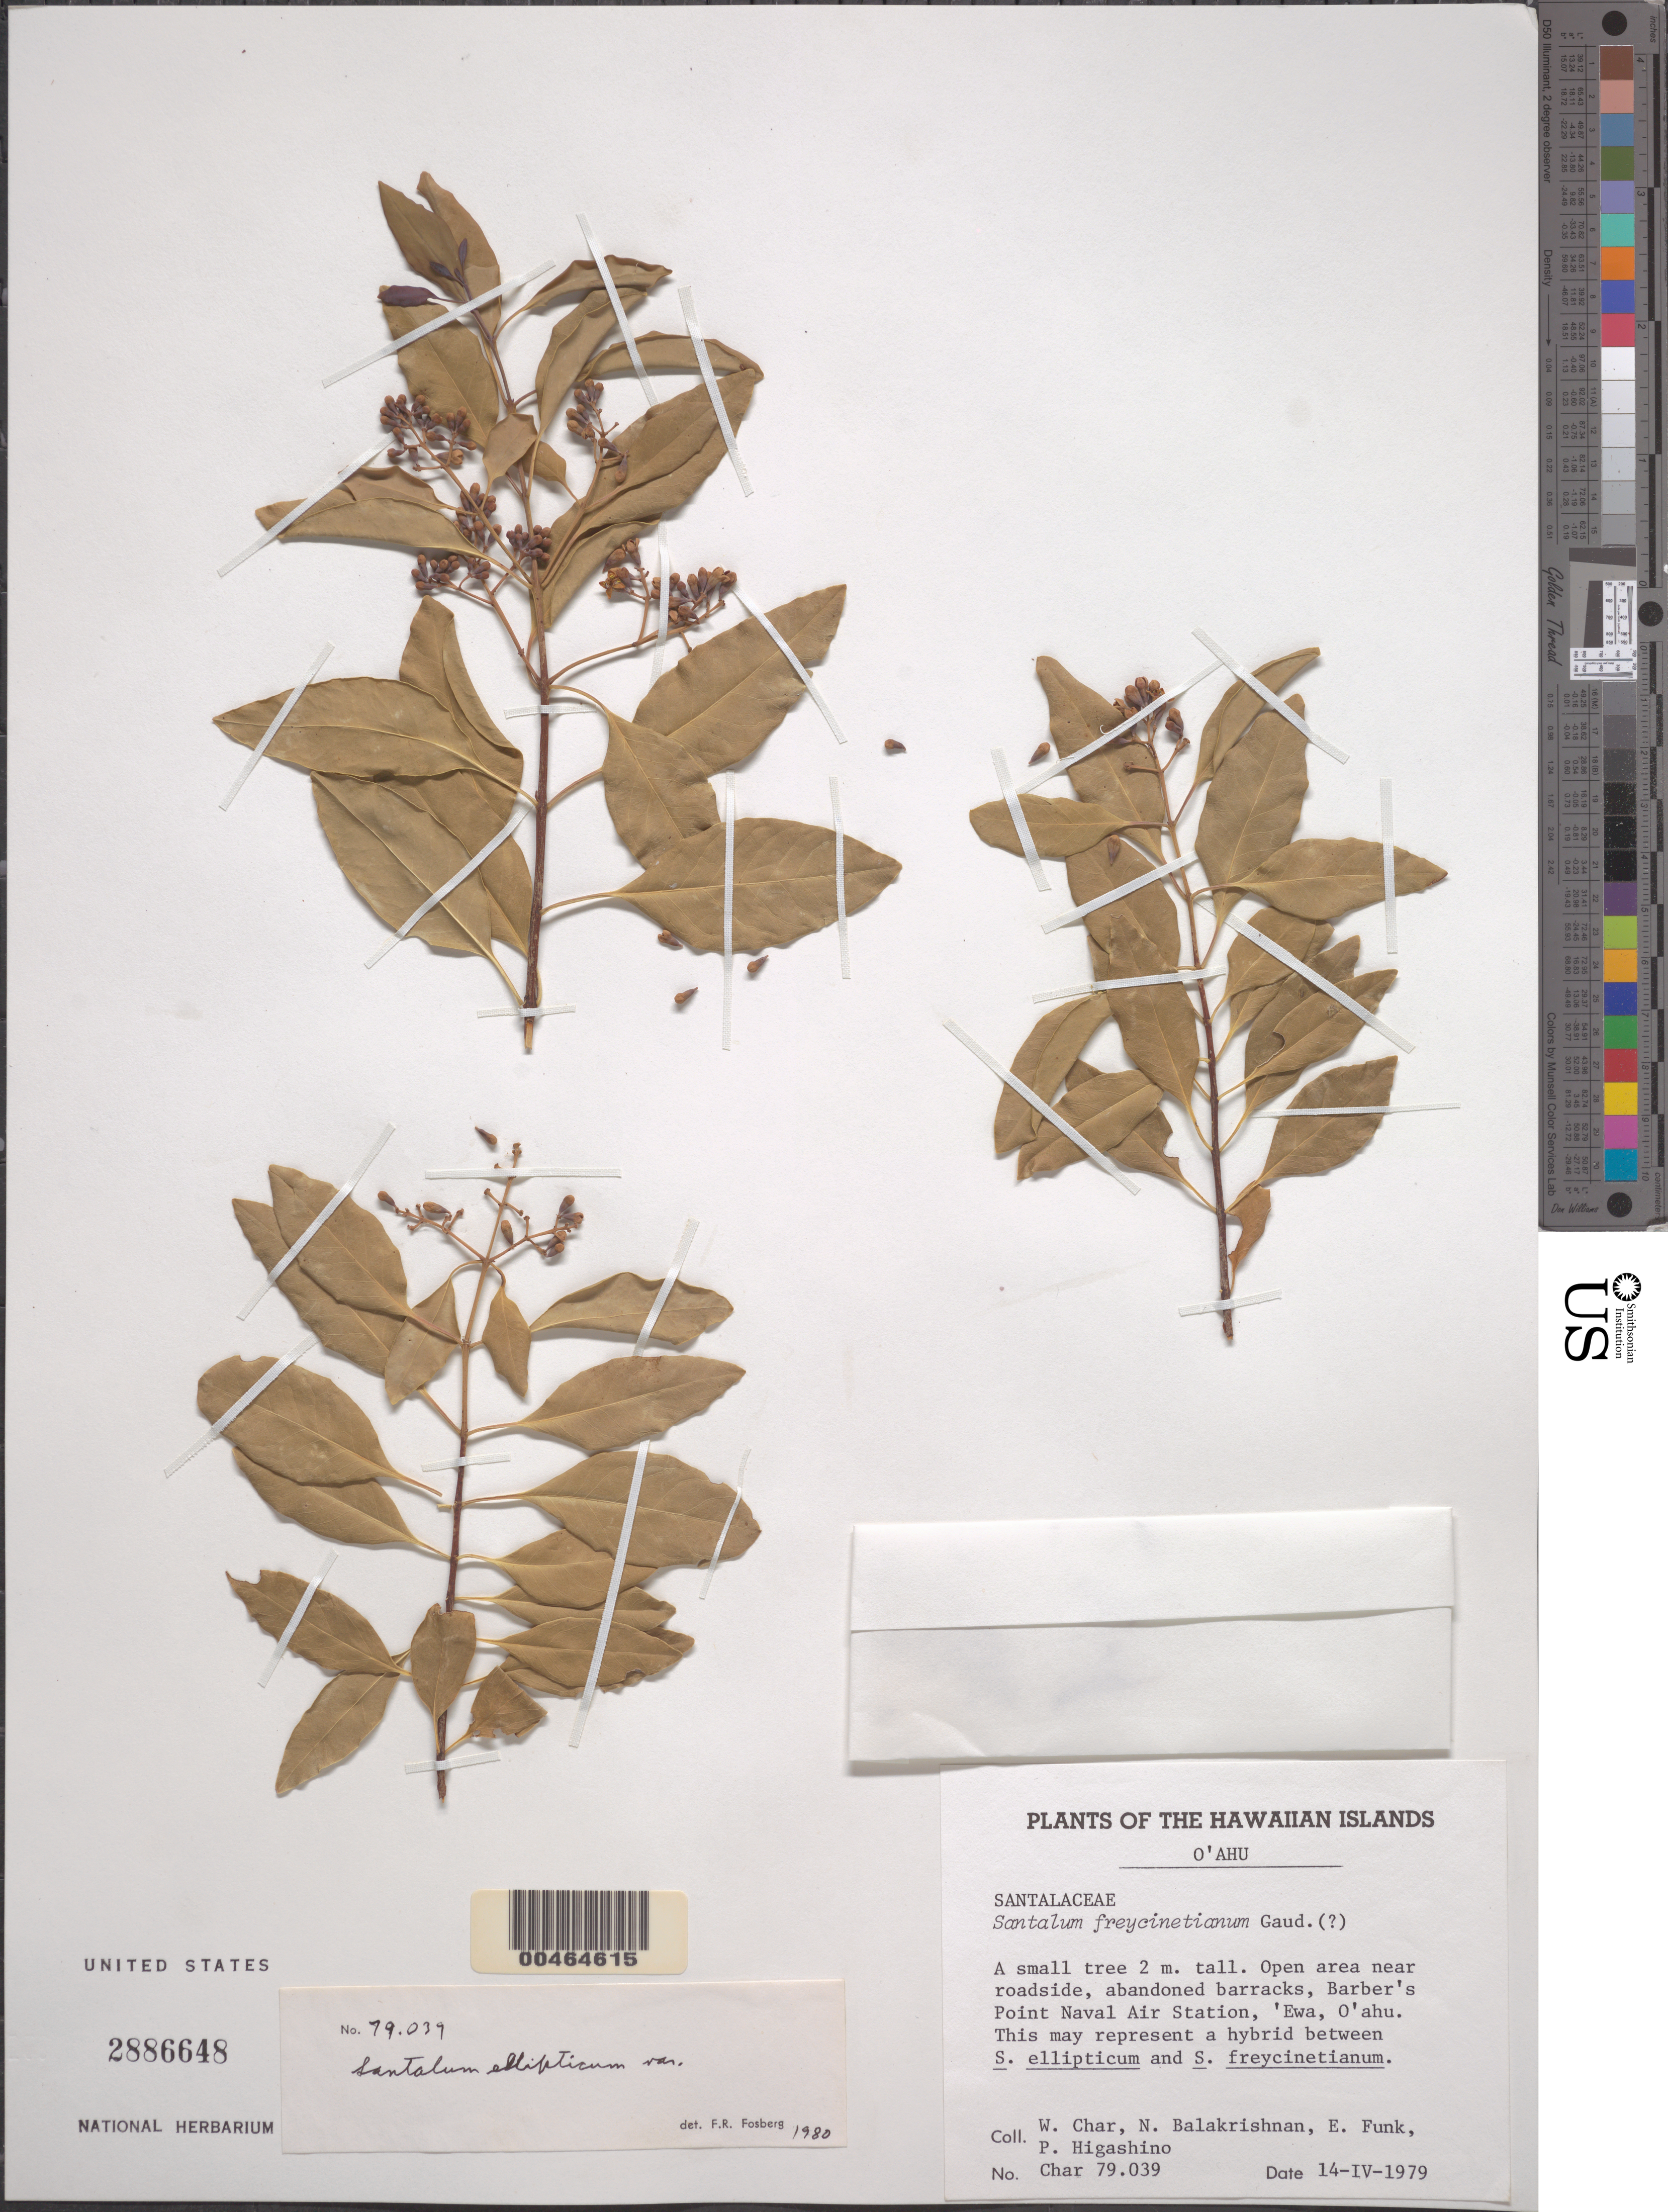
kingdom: Plantae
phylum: Tracheophyta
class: Magnoliopsida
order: Santalales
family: Santalaceae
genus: Santalum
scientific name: Santalum ellipticum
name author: Gaudich.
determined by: Fosberg, F. R.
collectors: W. Char, N. Balakrishnan, E. Funk & P. Higashino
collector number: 79.039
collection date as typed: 14 Apr 1979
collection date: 1979-04-14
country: United States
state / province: Hawaii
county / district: Honolulu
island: Oahu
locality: Open area near roadside, abandoned barracks, Barber's Point Naval Air Station, 'Ewa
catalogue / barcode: US 2886648